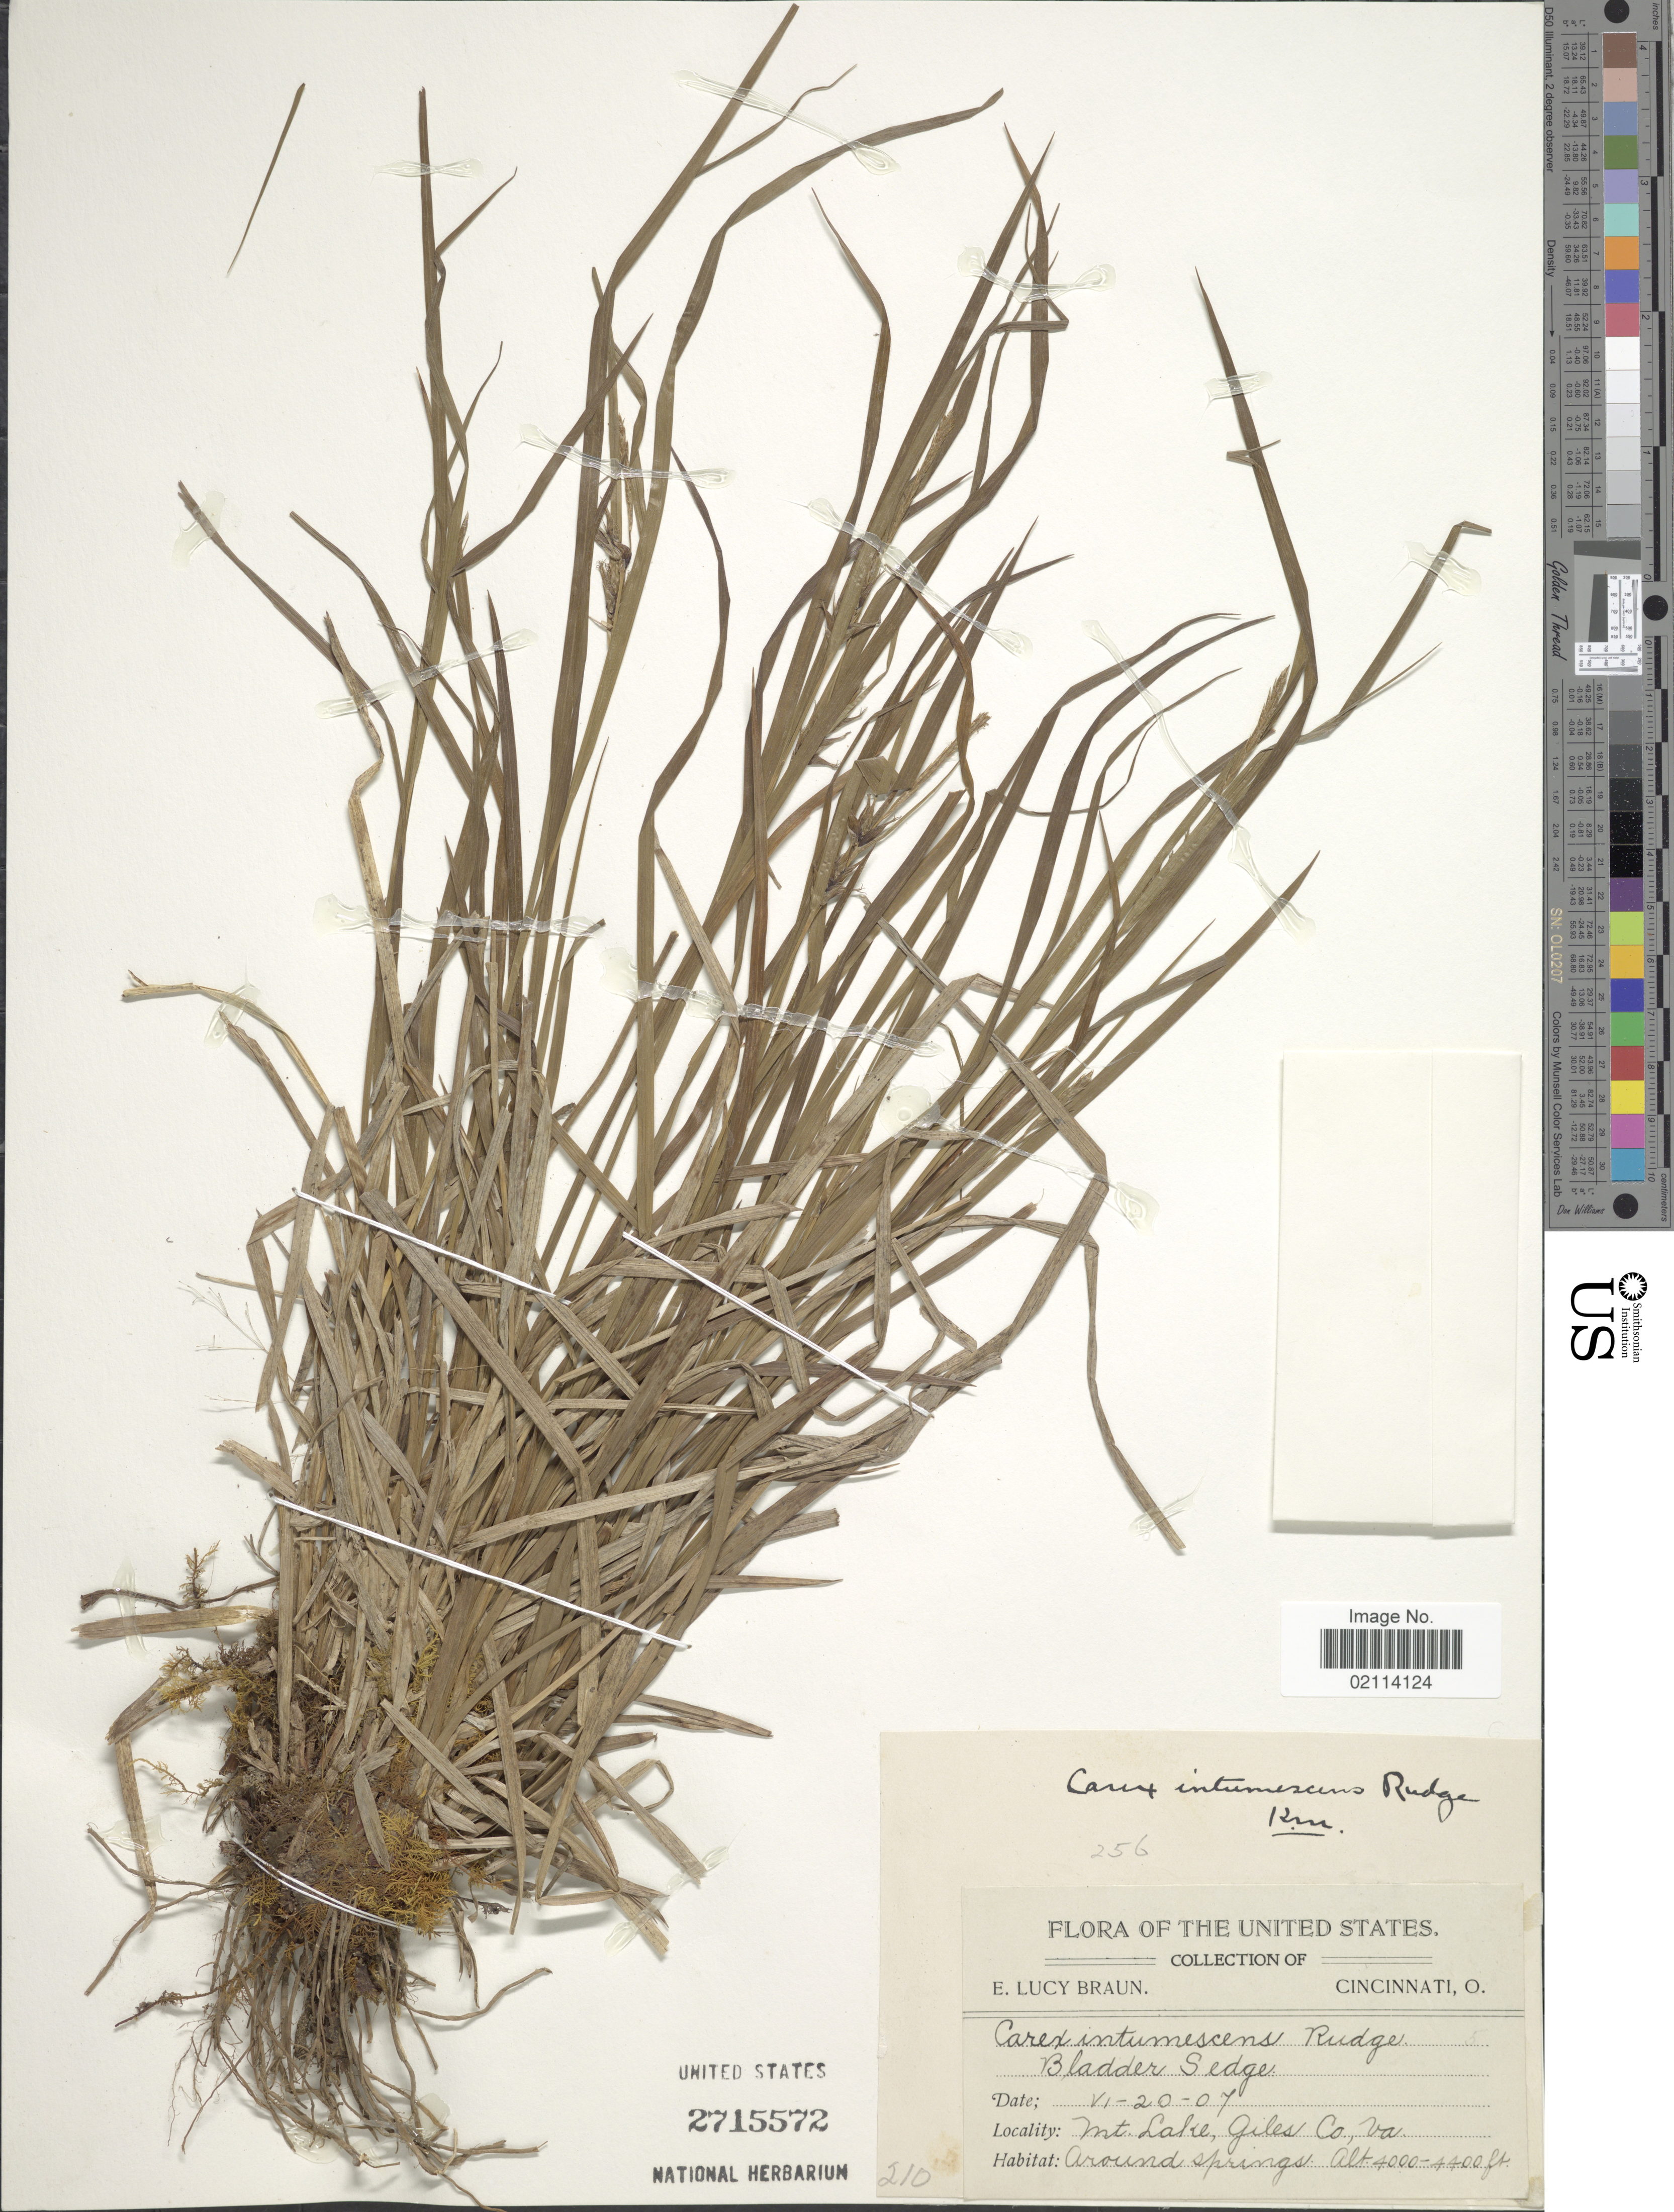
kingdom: Plantae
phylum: Tracheophyta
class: Liliopsida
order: Poales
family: Cyperaceae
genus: Carex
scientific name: Carex intumescens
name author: Rudge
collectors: E. L. Braun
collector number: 210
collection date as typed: Transcribed d/m/y: 20/6/7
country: United States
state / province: Virginia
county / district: Giles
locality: Bladder Sedge, Mt. Lake,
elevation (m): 1219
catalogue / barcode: US 2715572